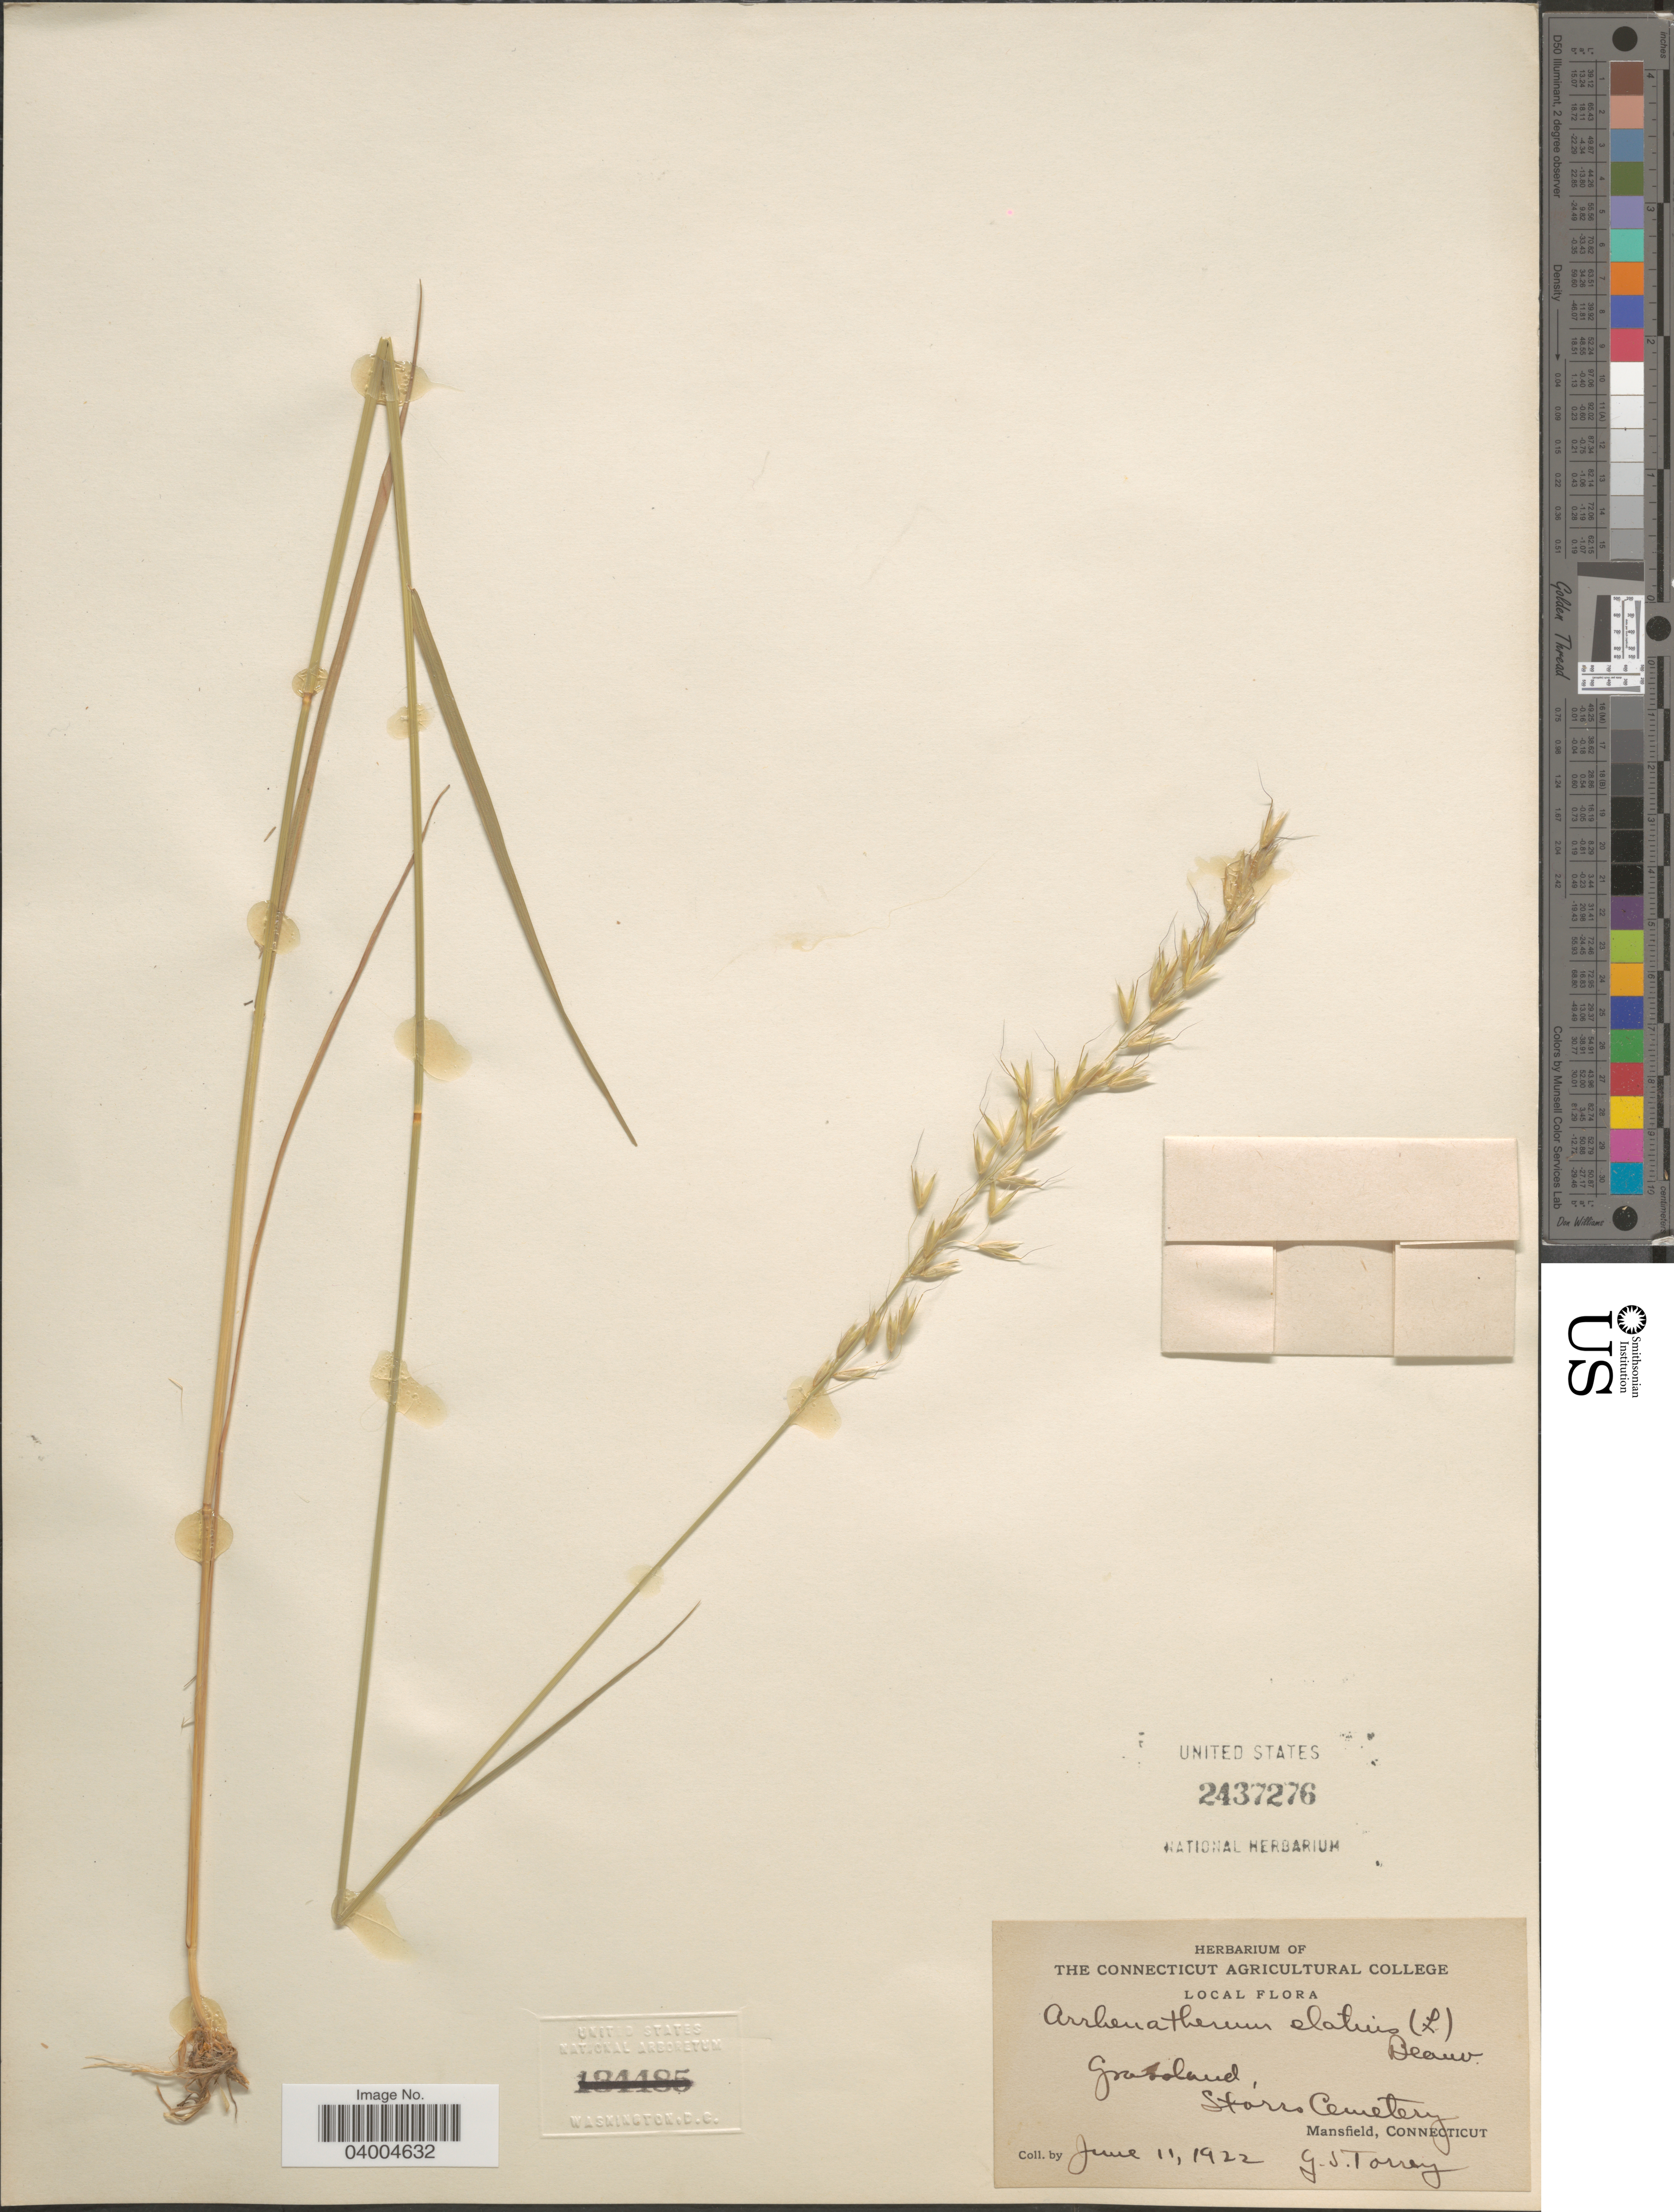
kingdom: Plantae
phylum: Tracheophyta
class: Liliopsida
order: Poales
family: Poaceae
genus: Arrhenatherum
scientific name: Arrhenatherum elatius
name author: (L.) J. Presl & C. Presl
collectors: G. S. Torrey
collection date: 1922-06-11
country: United States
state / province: Connecticut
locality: Storrs Cemetery. Mansfield.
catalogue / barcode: US 2437276